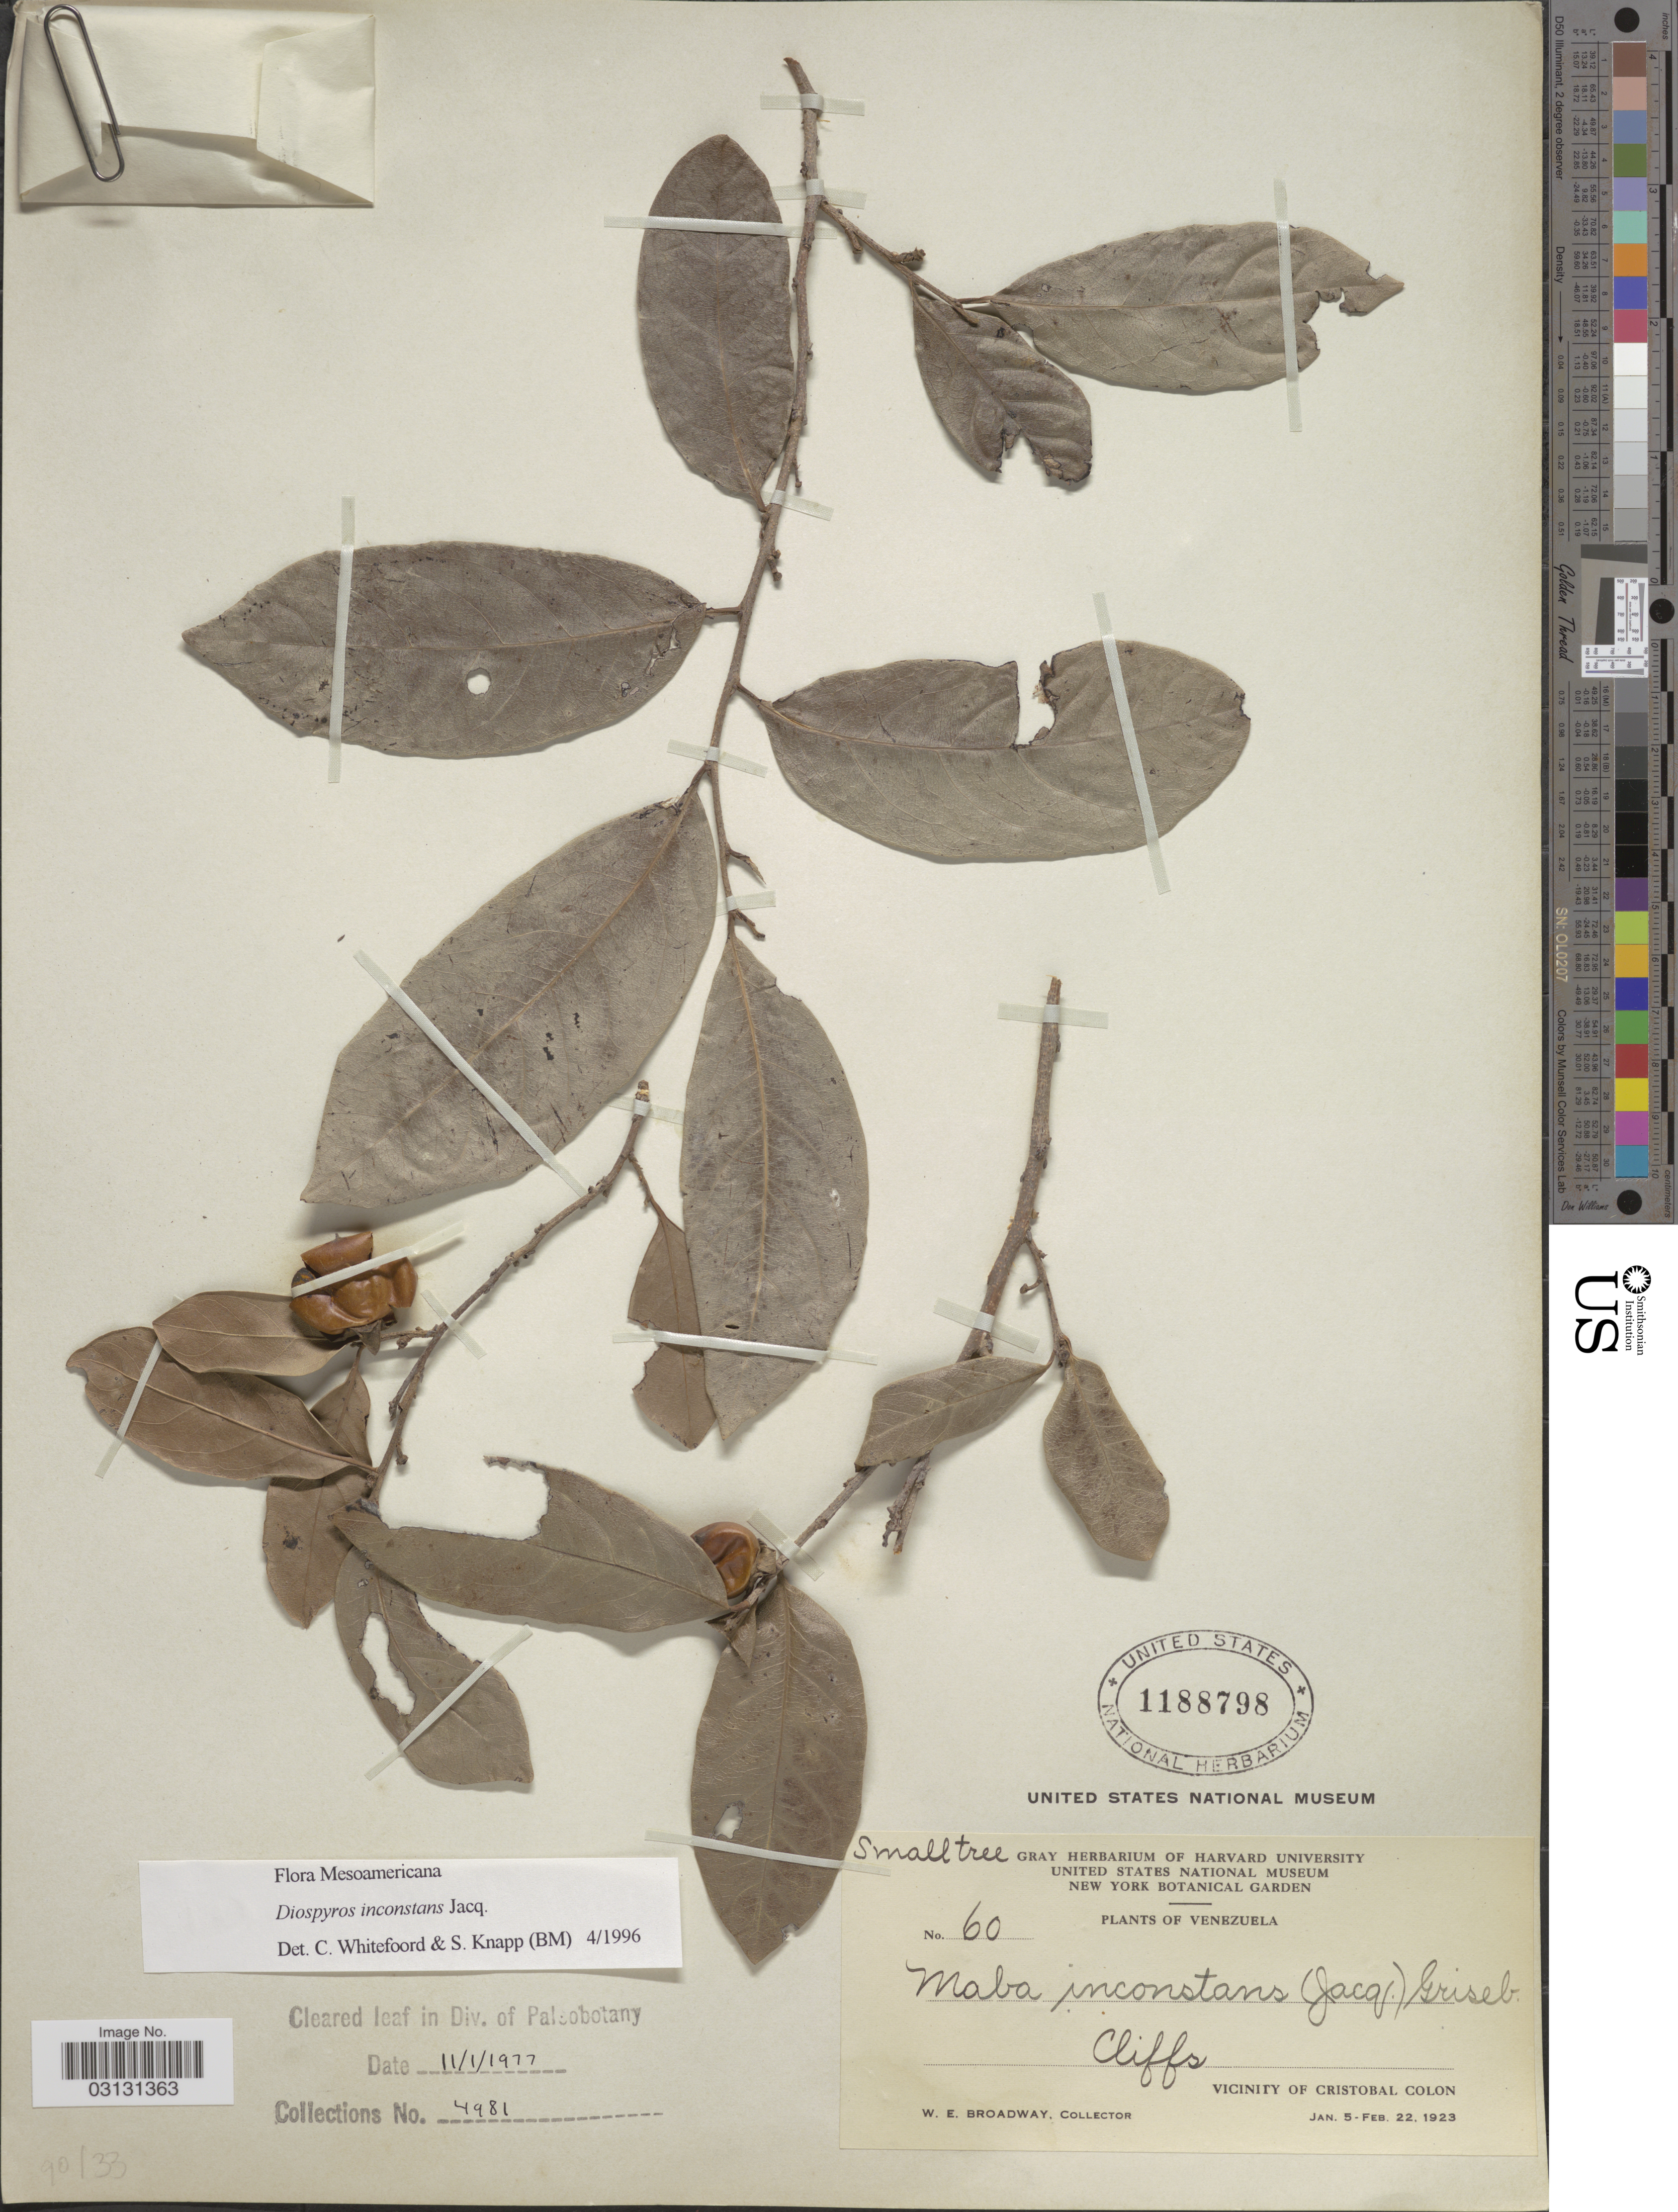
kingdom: Plantae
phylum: Tracheophyta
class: Magnoliopsida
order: Ericales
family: Ebenaceae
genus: Diospyros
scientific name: Diospyros inconstans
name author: Jacq.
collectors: W. E. Broadway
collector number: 60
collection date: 1923-01-05/1923-02-22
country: Venezuela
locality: Vicinity of Cristobal Colon.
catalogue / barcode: US 1188798